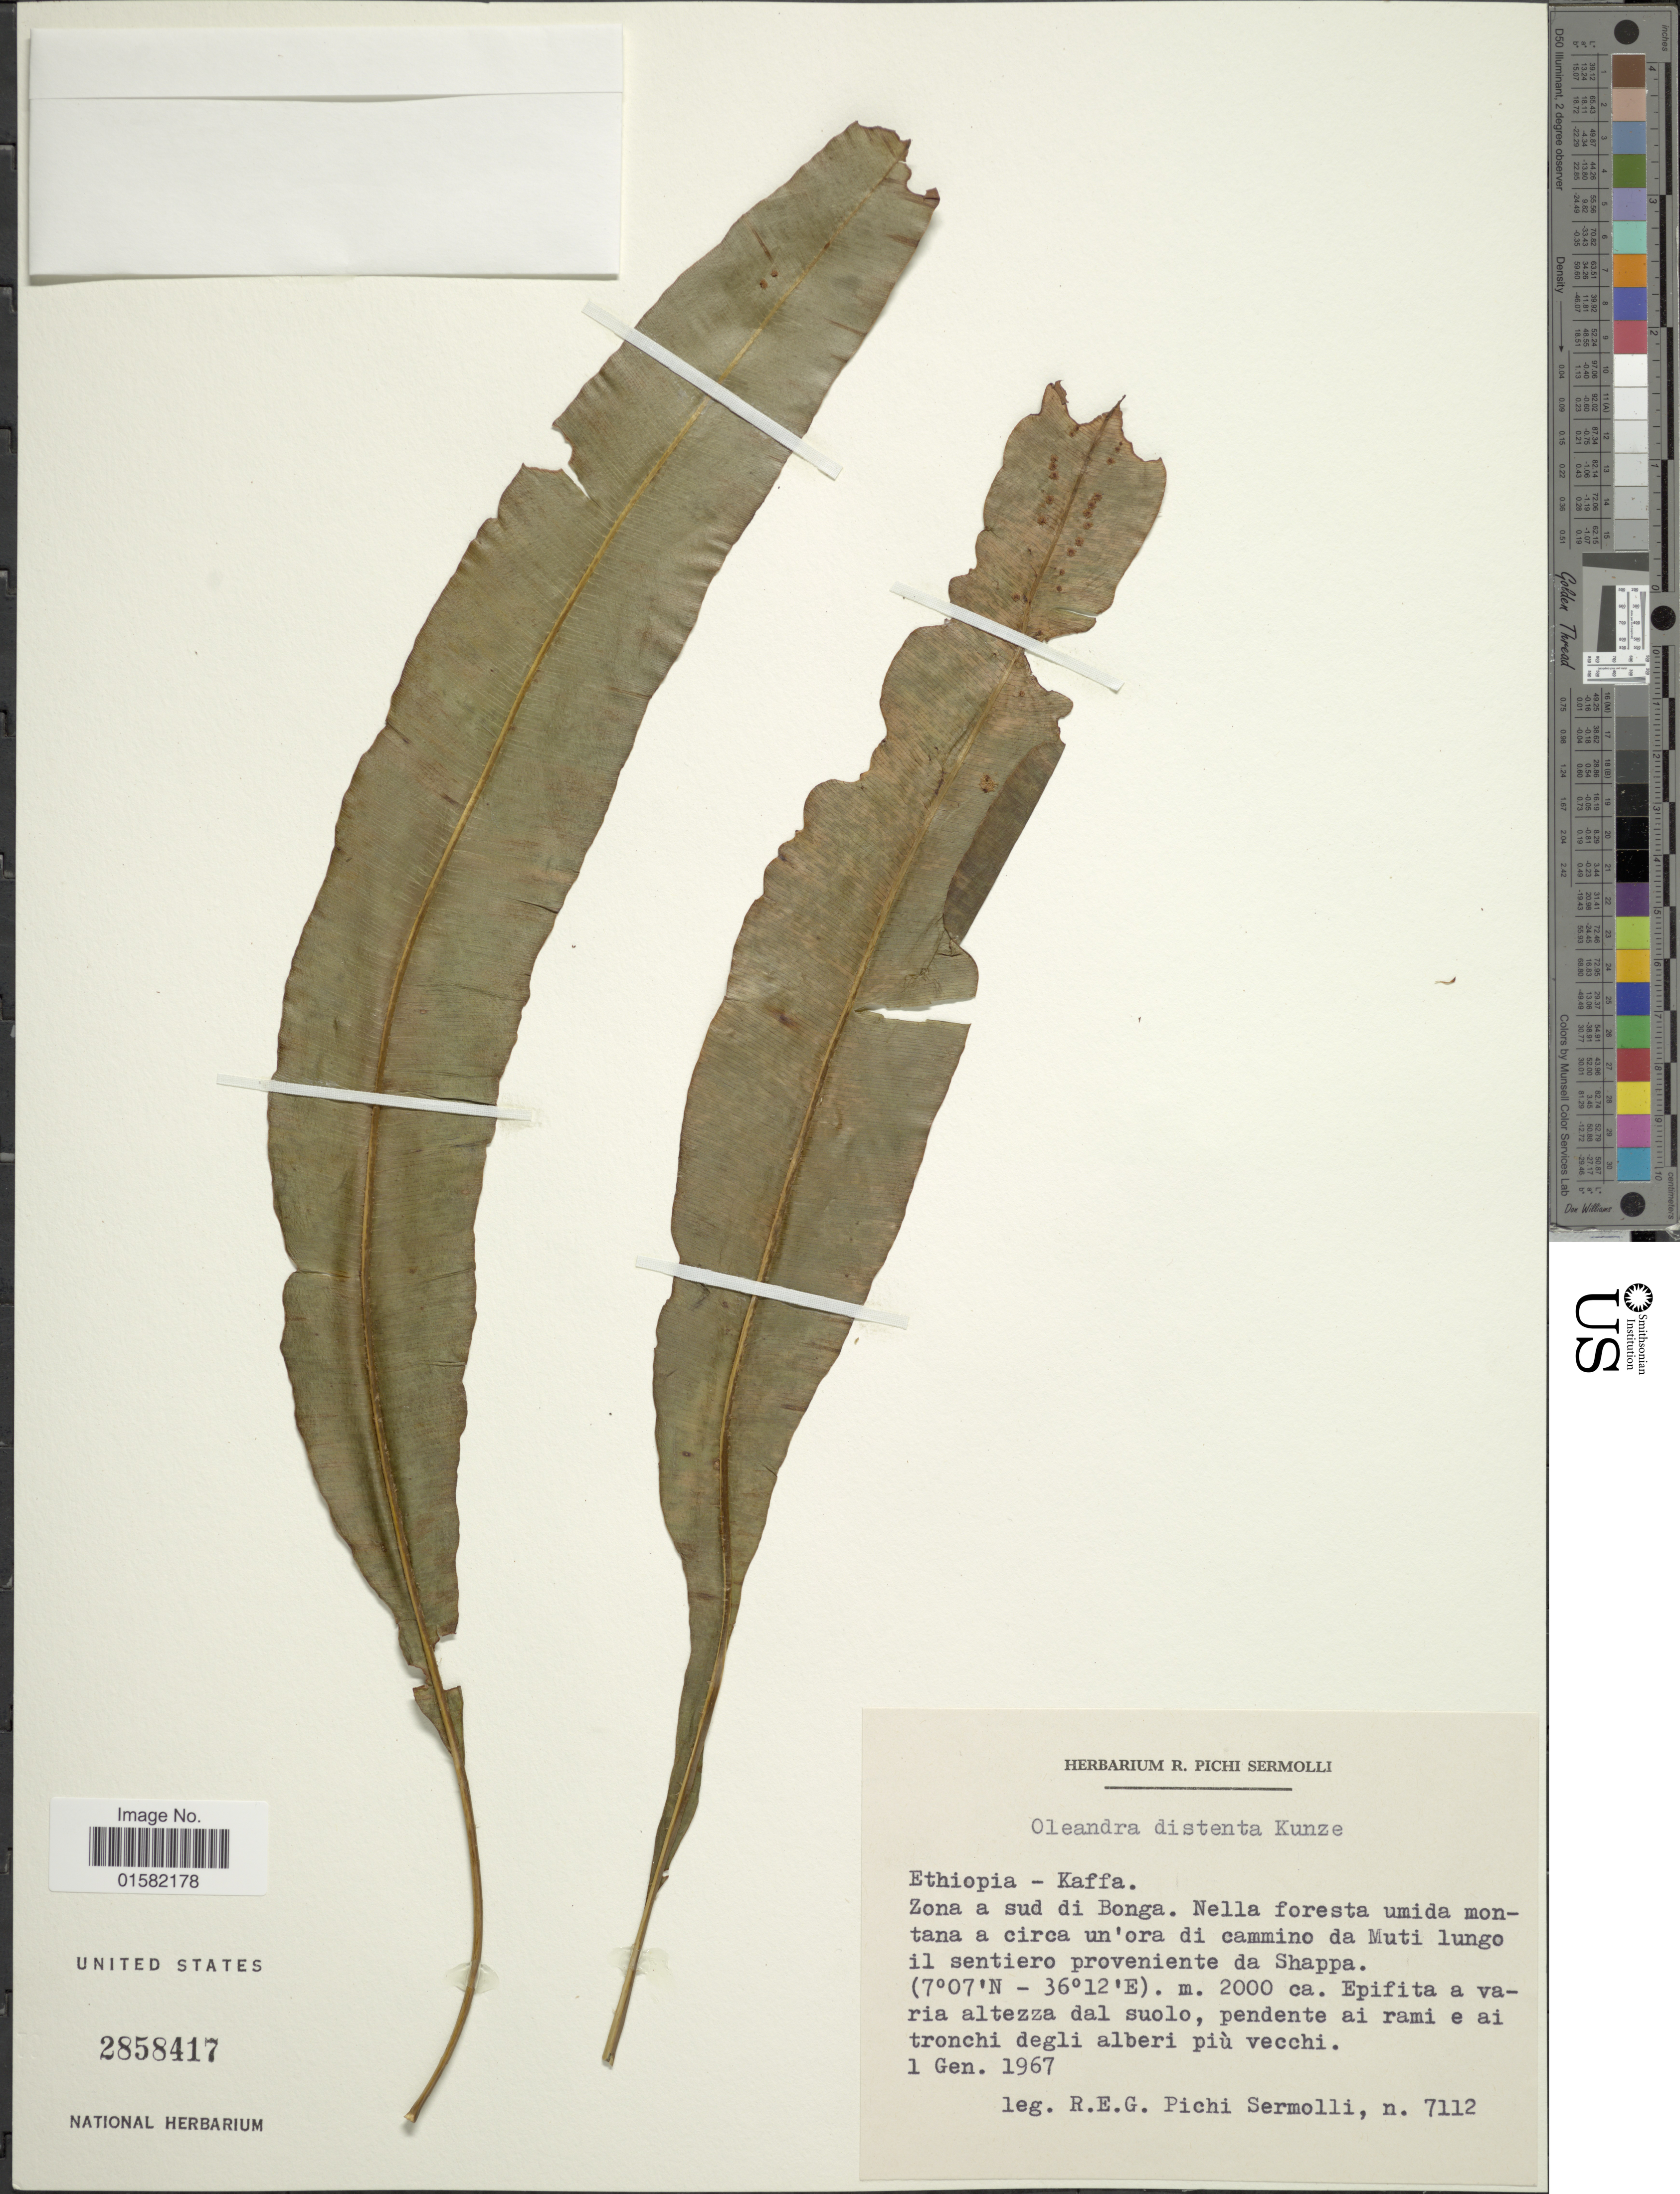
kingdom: Plantae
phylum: Tracheophyta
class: Polypodiopsida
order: Polypodiales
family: Oleandraceae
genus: Oleandra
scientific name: Oleandra distenta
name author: Kunze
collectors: R. E. Pichi-Sermolli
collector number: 7112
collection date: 1967-01-01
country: Ethiopia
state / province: Southern Nations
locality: Zona a sud di Bonga. Nella foresta umida montana a sud di circa un' ora di camino da Muti lungo il sentiero proveniente da Shappa.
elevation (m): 2000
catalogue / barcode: US 2858417